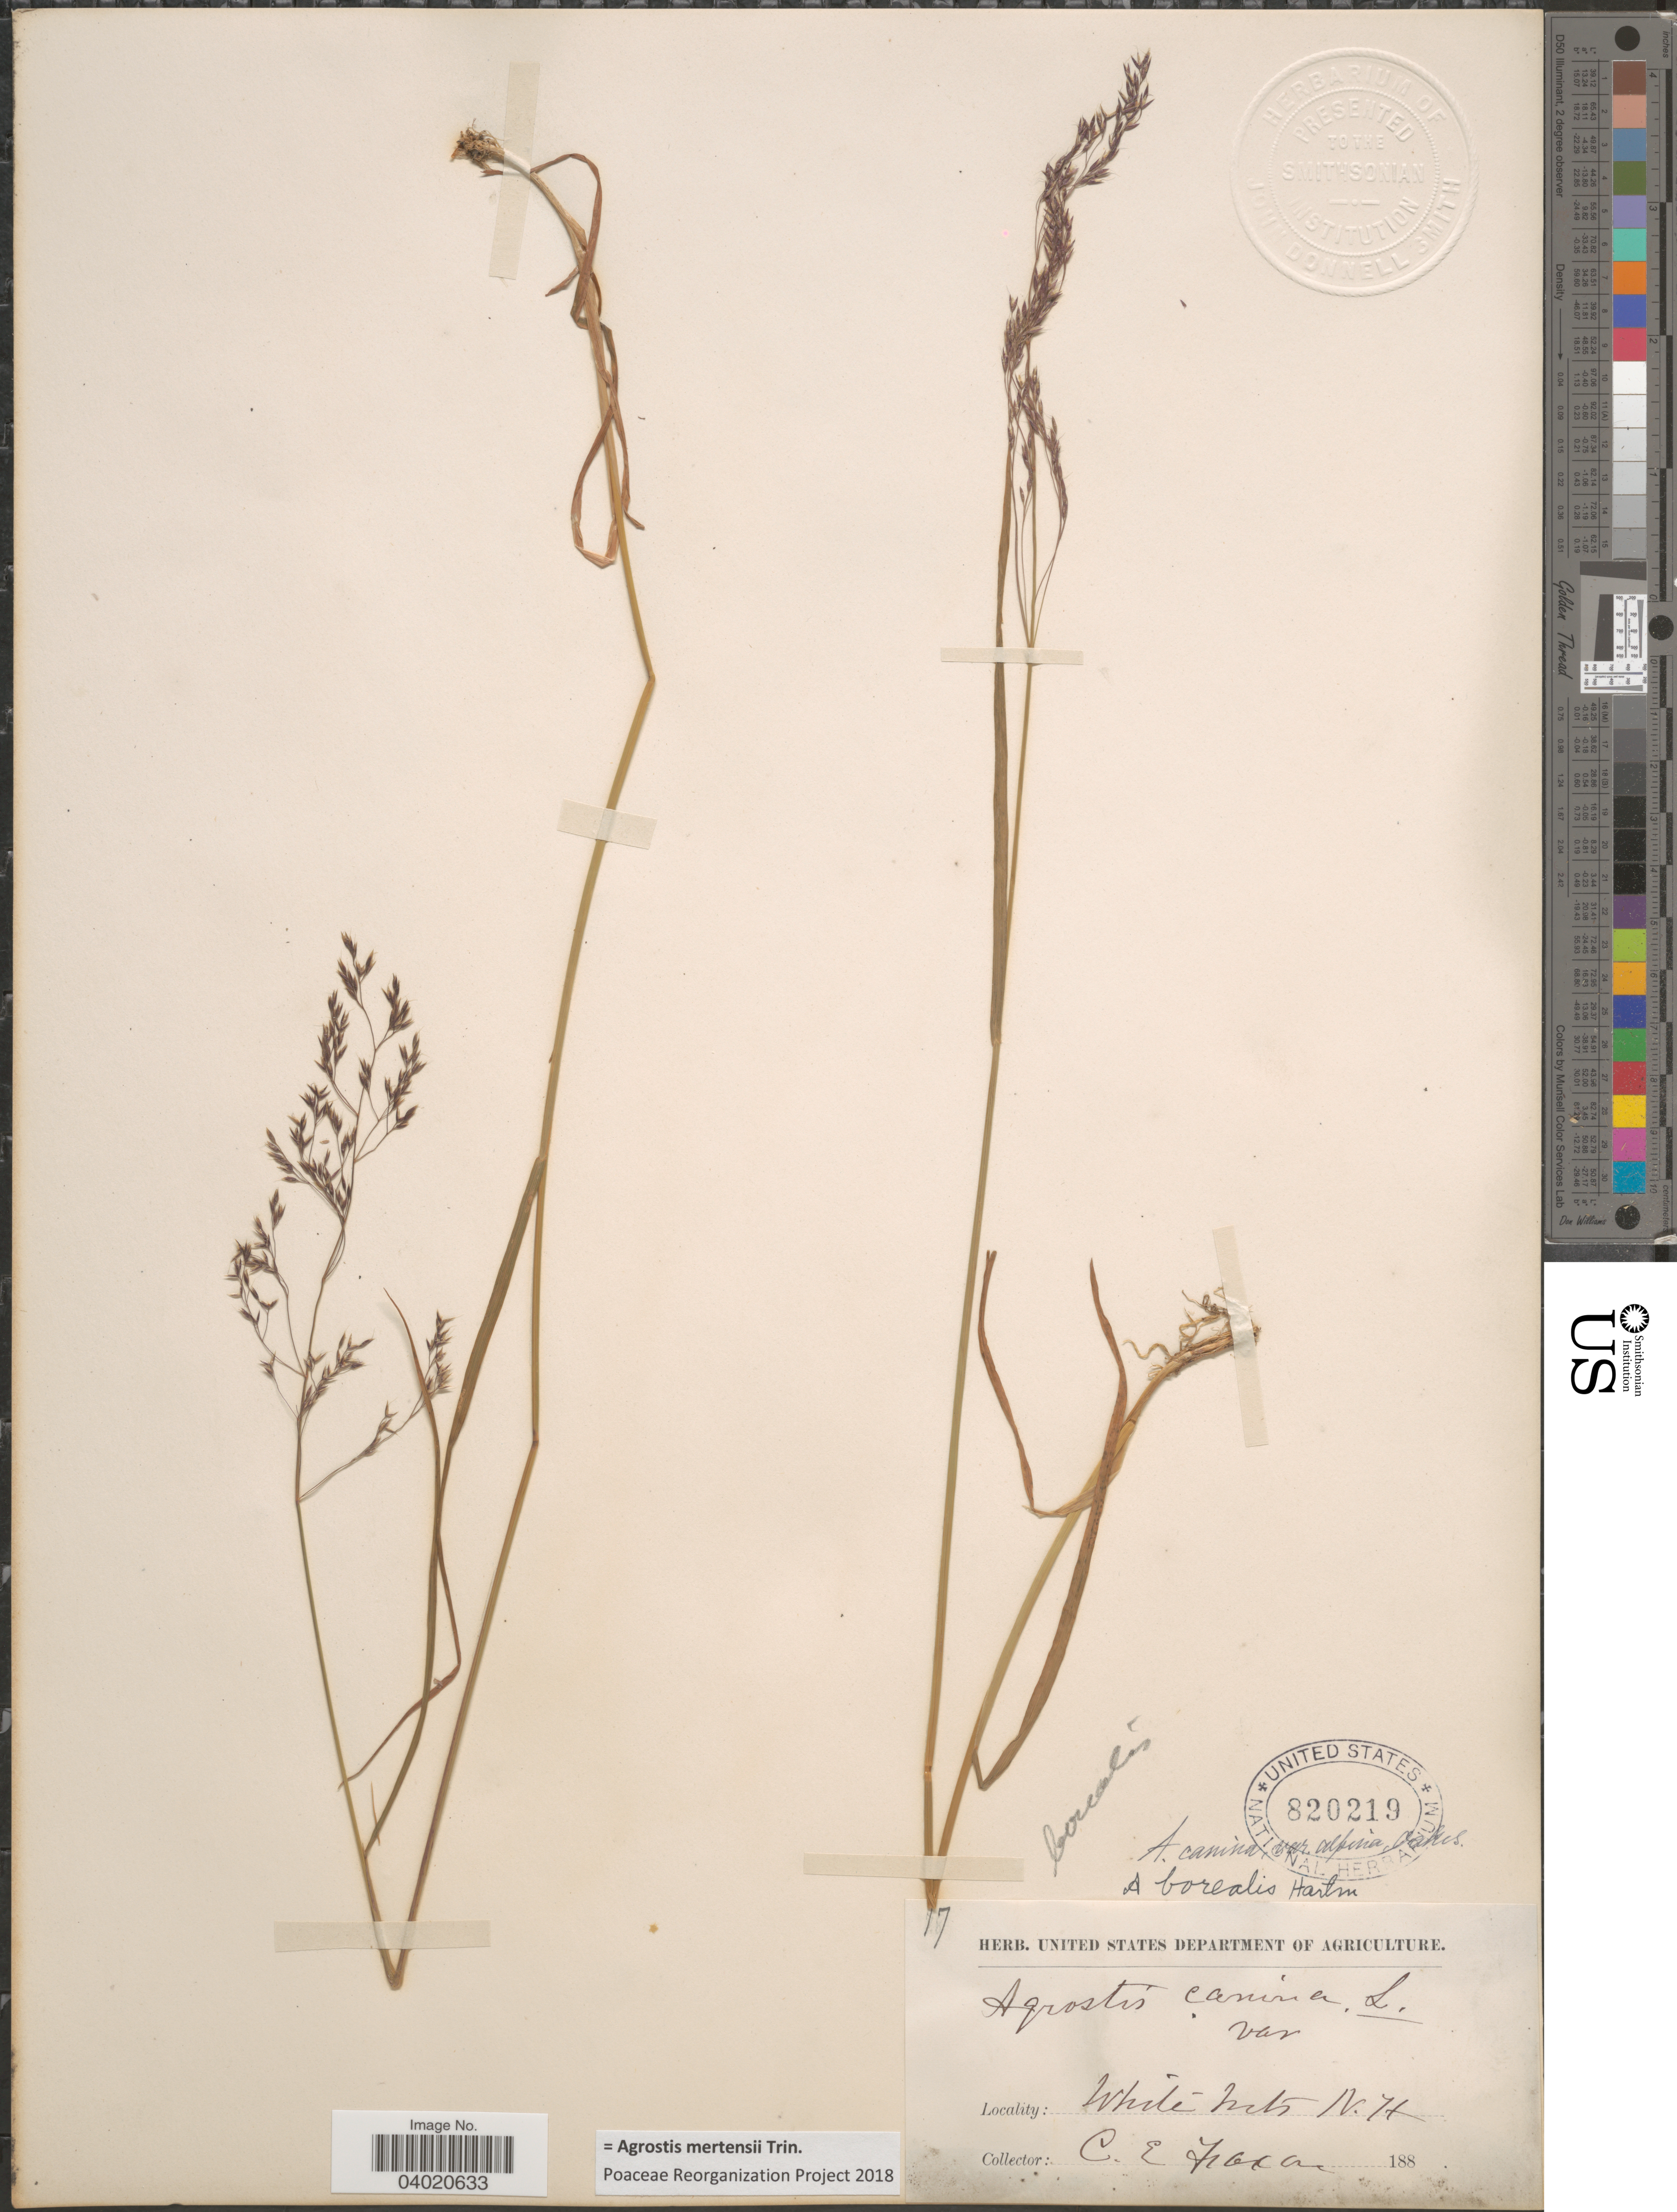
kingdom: Plantae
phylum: Tracheophyta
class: Liliopsida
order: Poales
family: Poaceae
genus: Agrostis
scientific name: Agrostis mertensii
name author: Trin.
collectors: C. Faxon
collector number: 17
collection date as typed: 188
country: United States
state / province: New Hampshire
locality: White Mts.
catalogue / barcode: US 820219